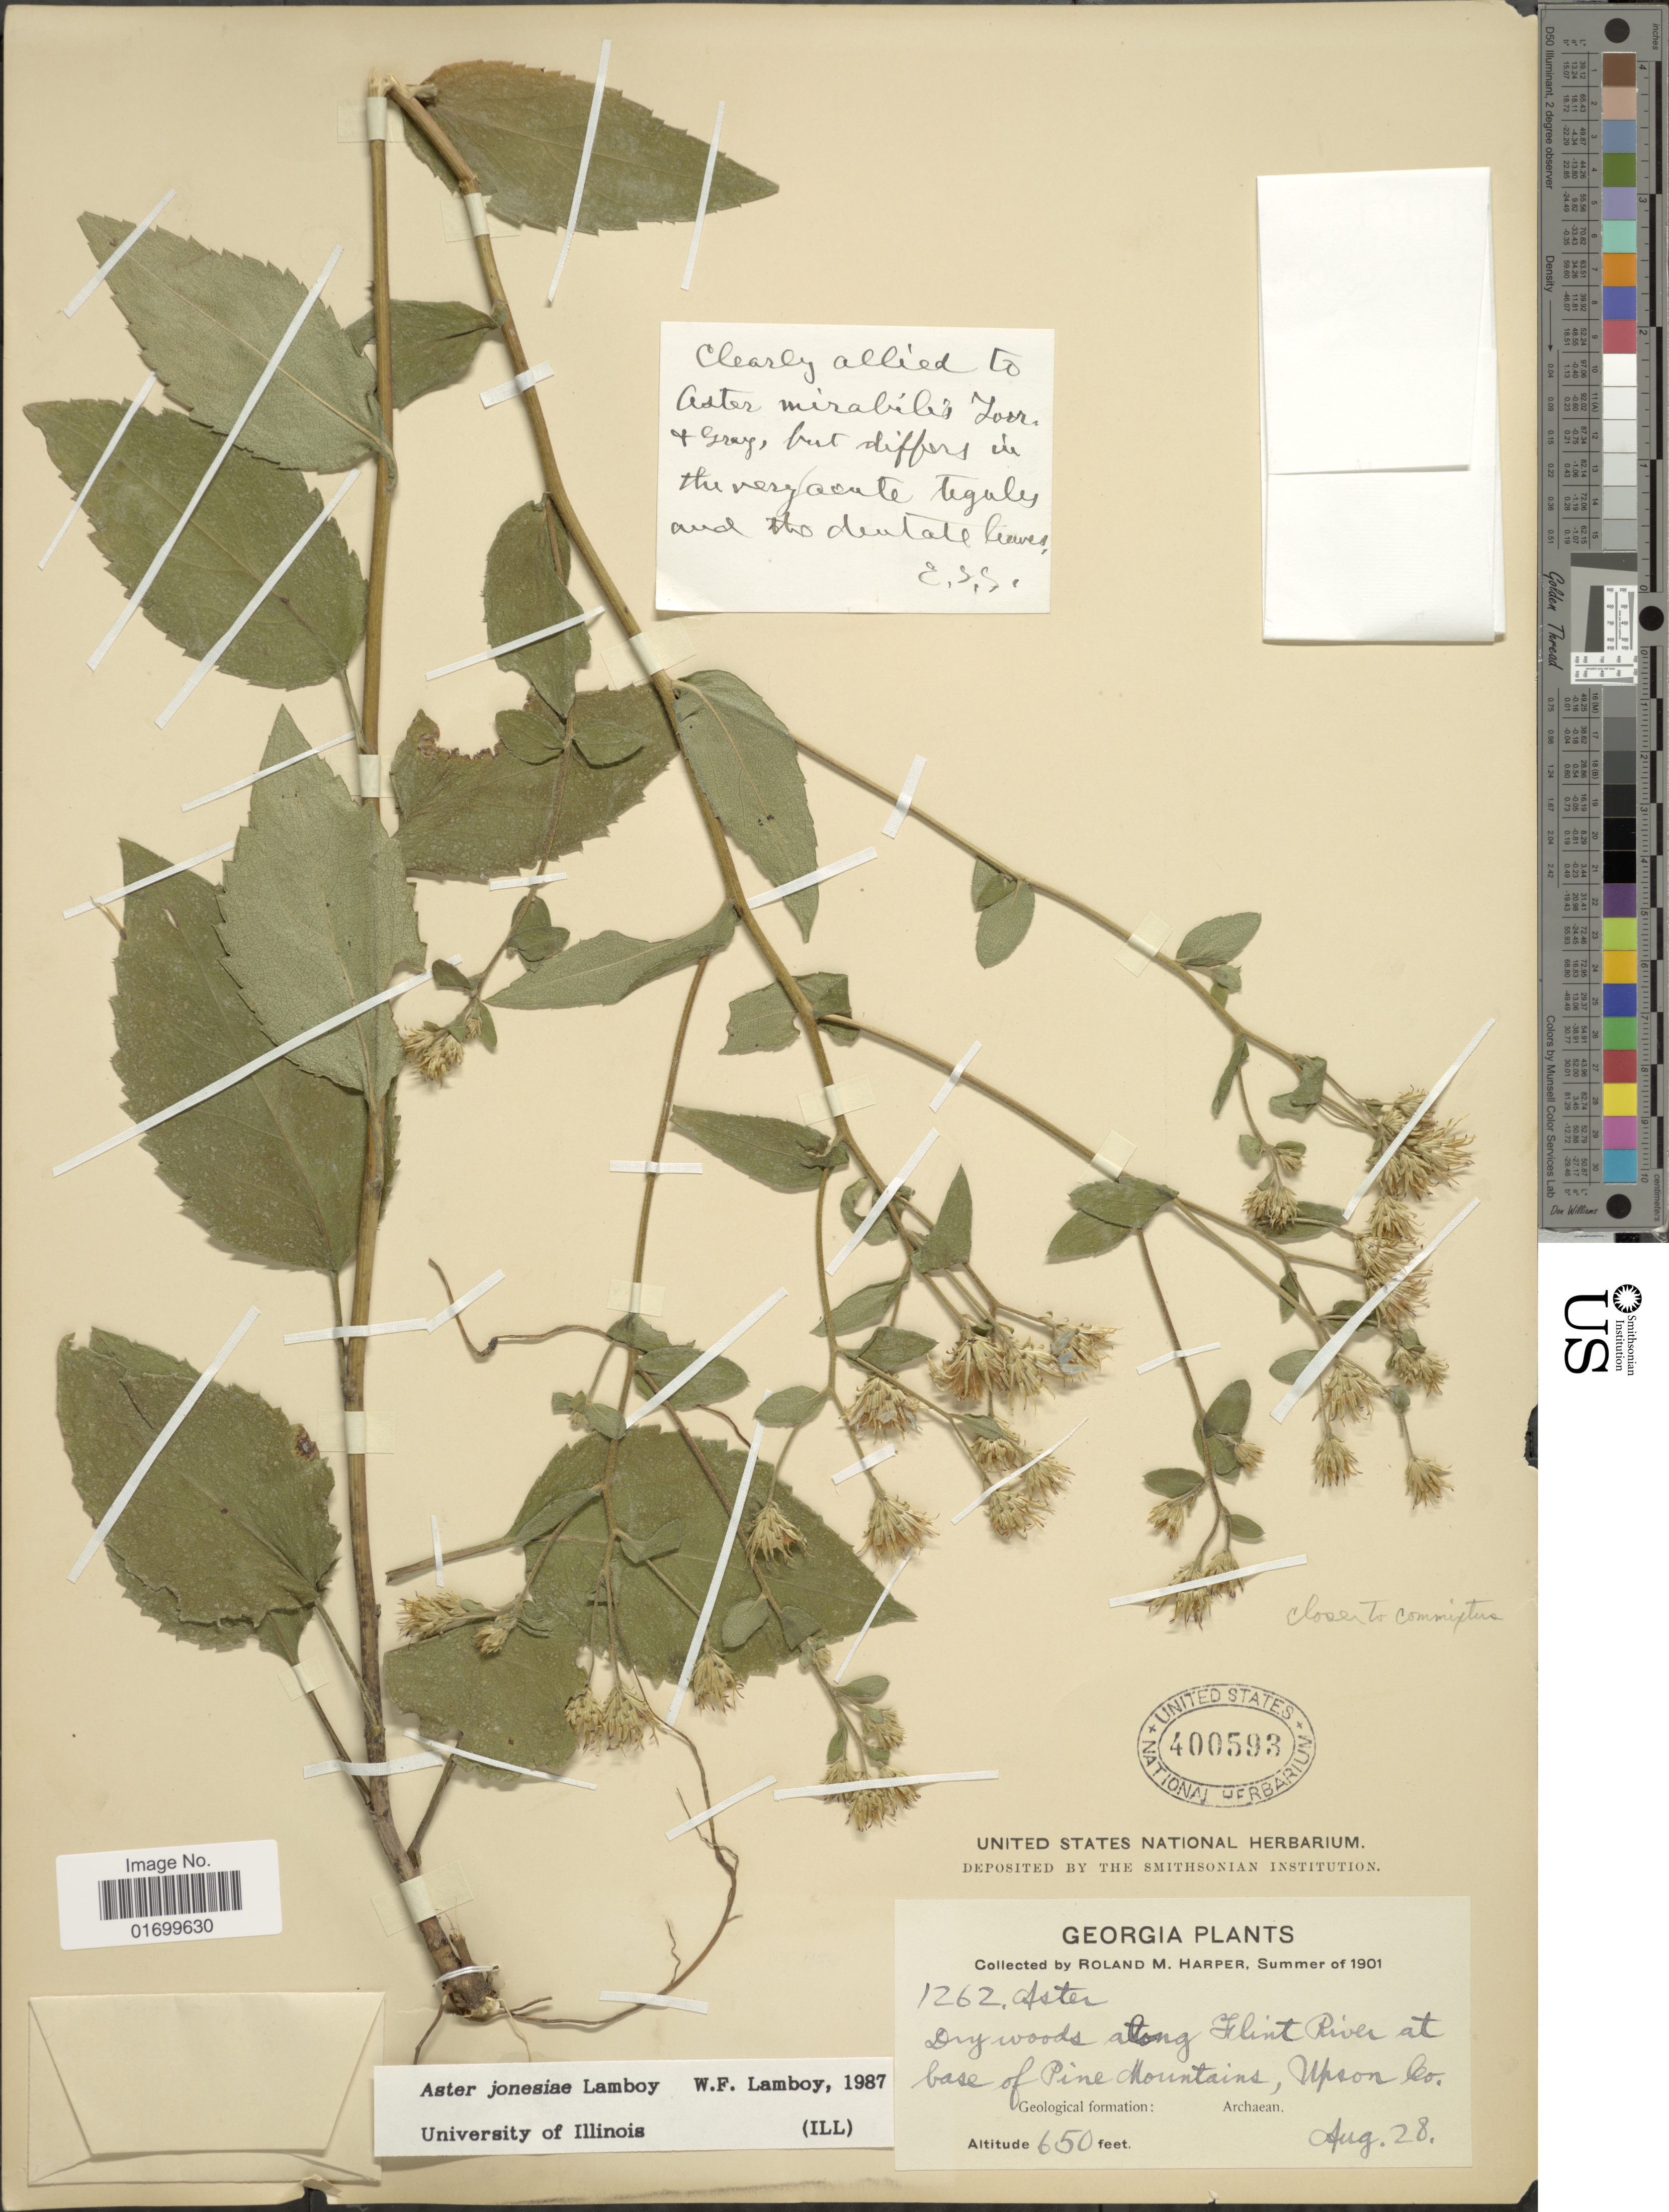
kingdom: Plantae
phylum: Tracheophyta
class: Magnoliopsida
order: Asterales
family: Asteraceae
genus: Eurybia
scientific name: Eurybia jonesiae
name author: (Lamboy) G.L. Nesom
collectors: R. M. Harper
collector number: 1262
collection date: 1901-08-28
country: United States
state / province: Georgia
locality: Along Flint River at base of Pine Mountains, Upson Co.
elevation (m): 198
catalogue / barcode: US 400593